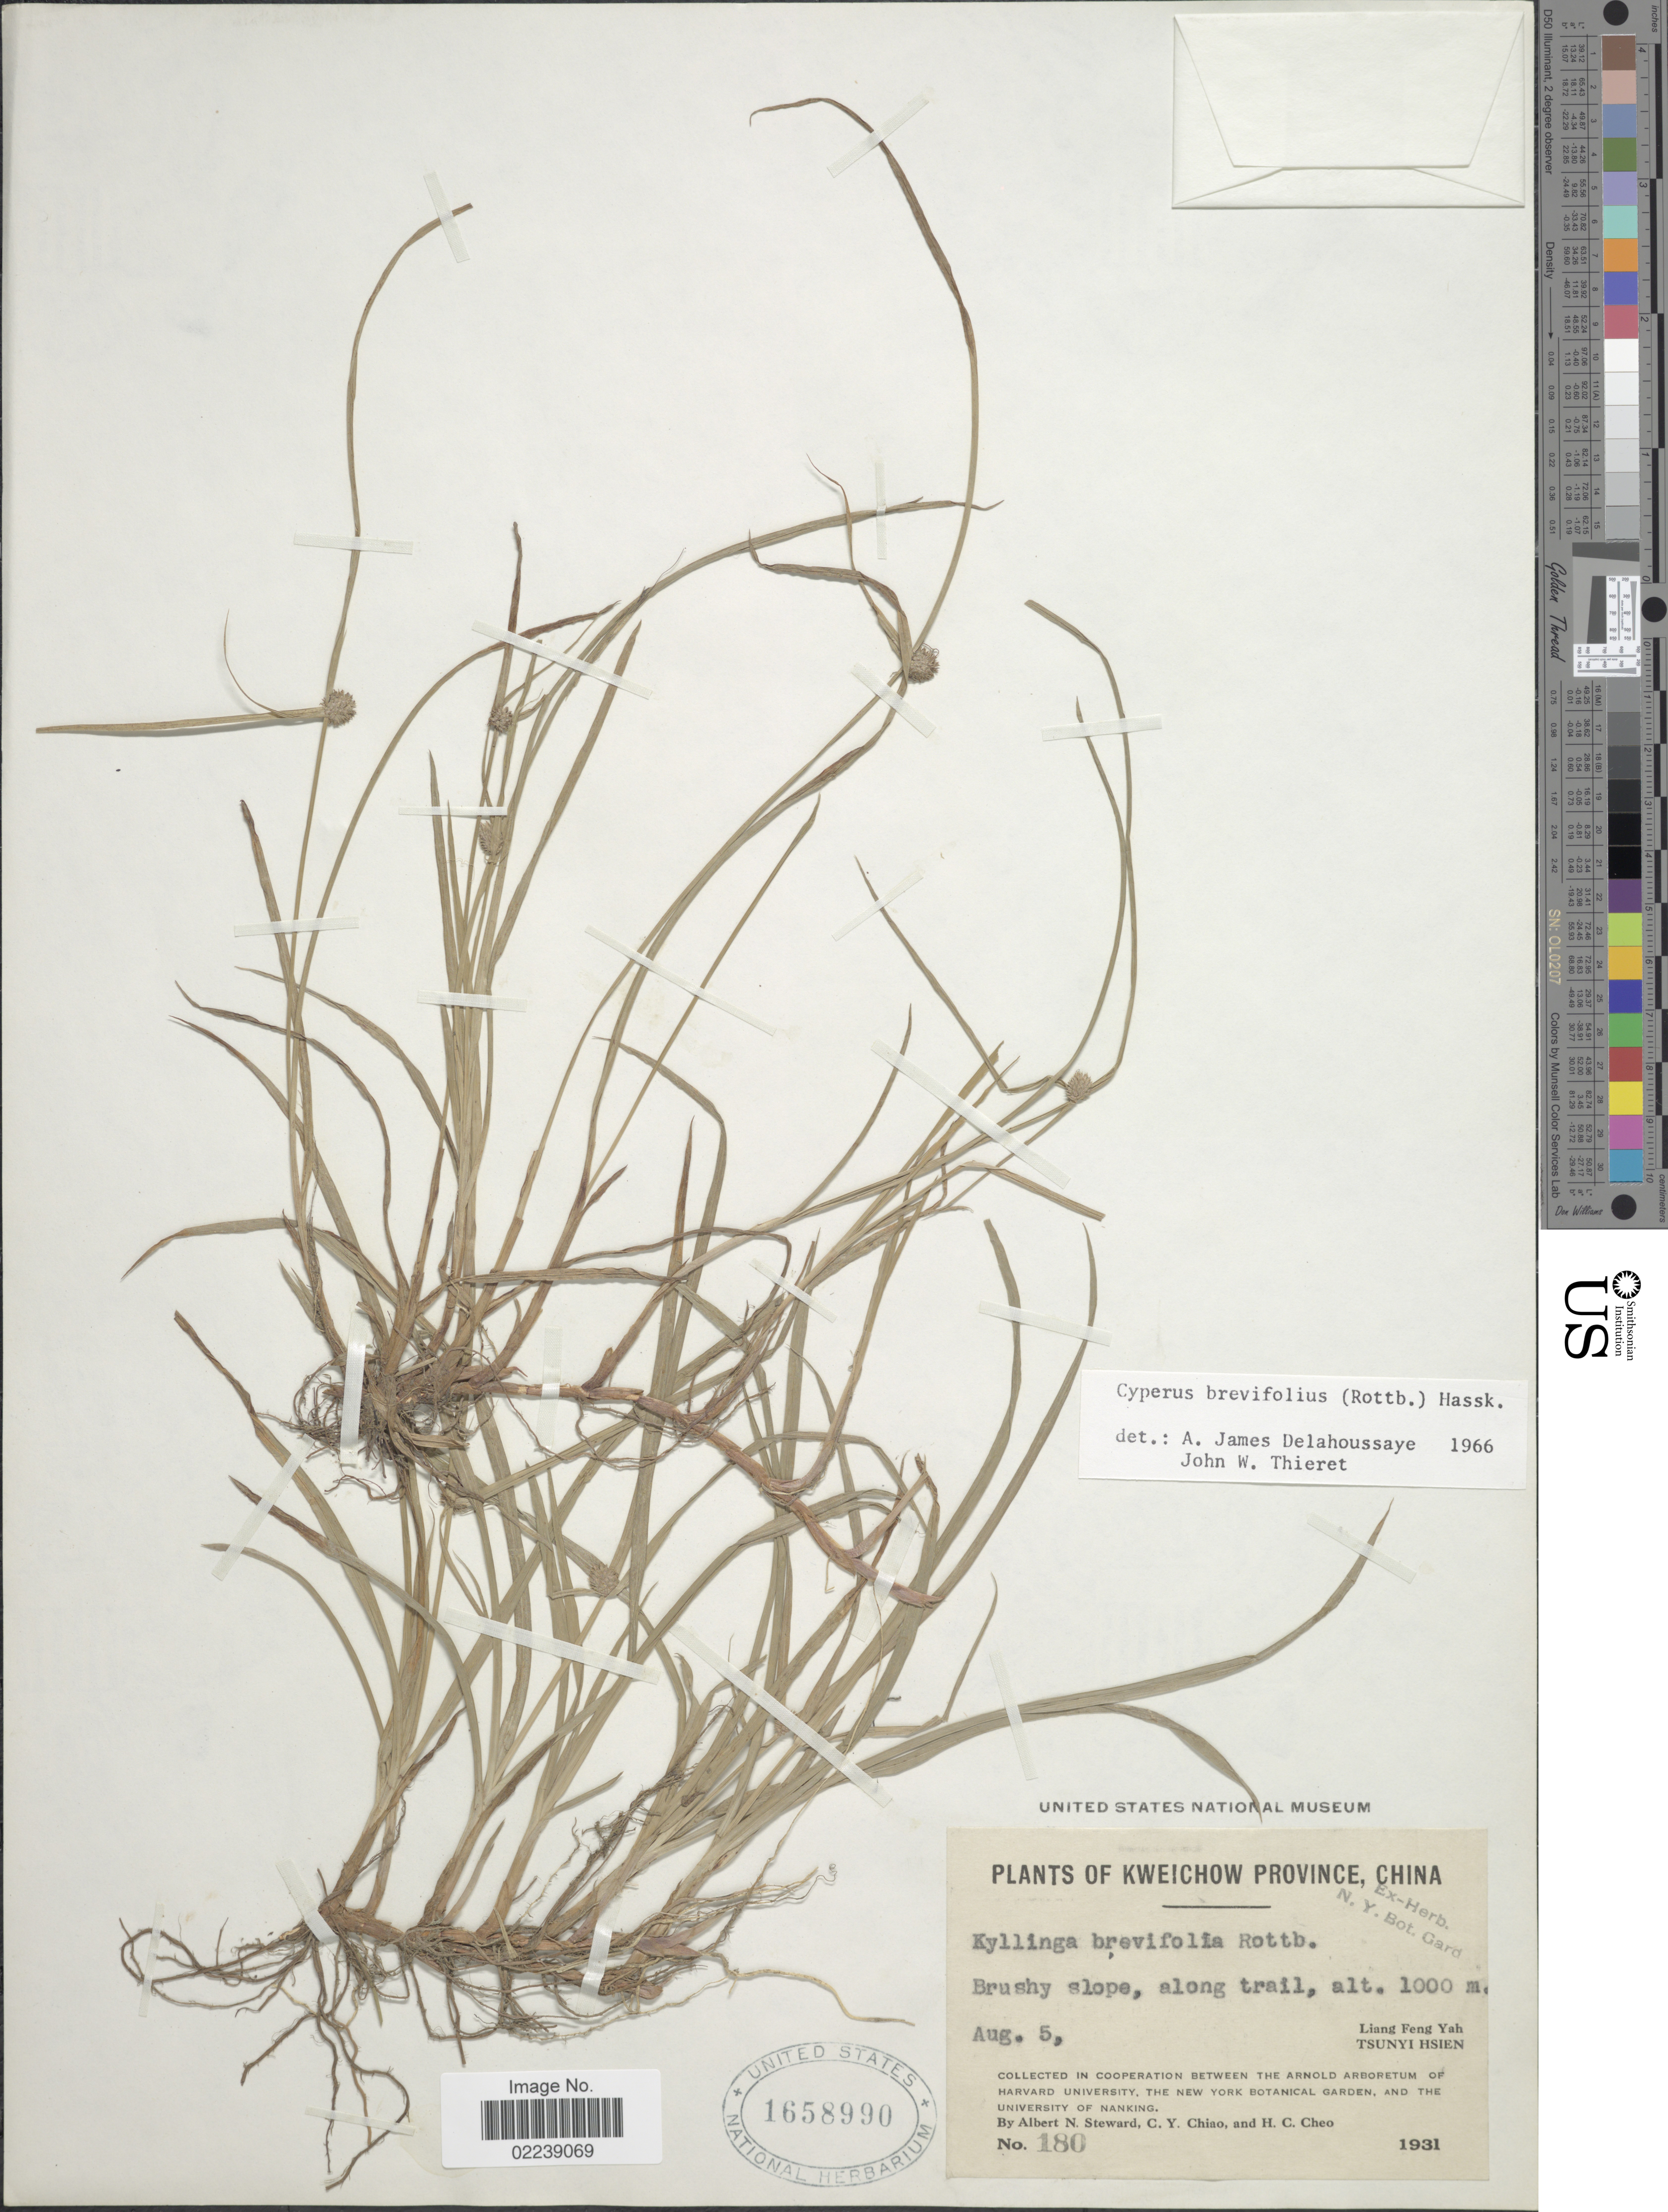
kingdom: Plantae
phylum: Tracheophyta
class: Liliopsida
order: Poales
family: Cyperaceae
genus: Cyperus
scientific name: Cyperus brevifolius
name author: (Rottb.) Hassk.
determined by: Strong, M. T., (US), Smithsonian Institution - National Museum of Natural History (UNITED STATES)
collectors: A. N. Steward, C. Y. Chiao & H. Cheo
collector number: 180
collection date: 1931-08-05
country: China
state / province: Guizhou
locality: Kweichow Province, Liang Feng Yah, Tsunyi Hsien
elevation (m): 1000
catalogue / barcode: US 1658990